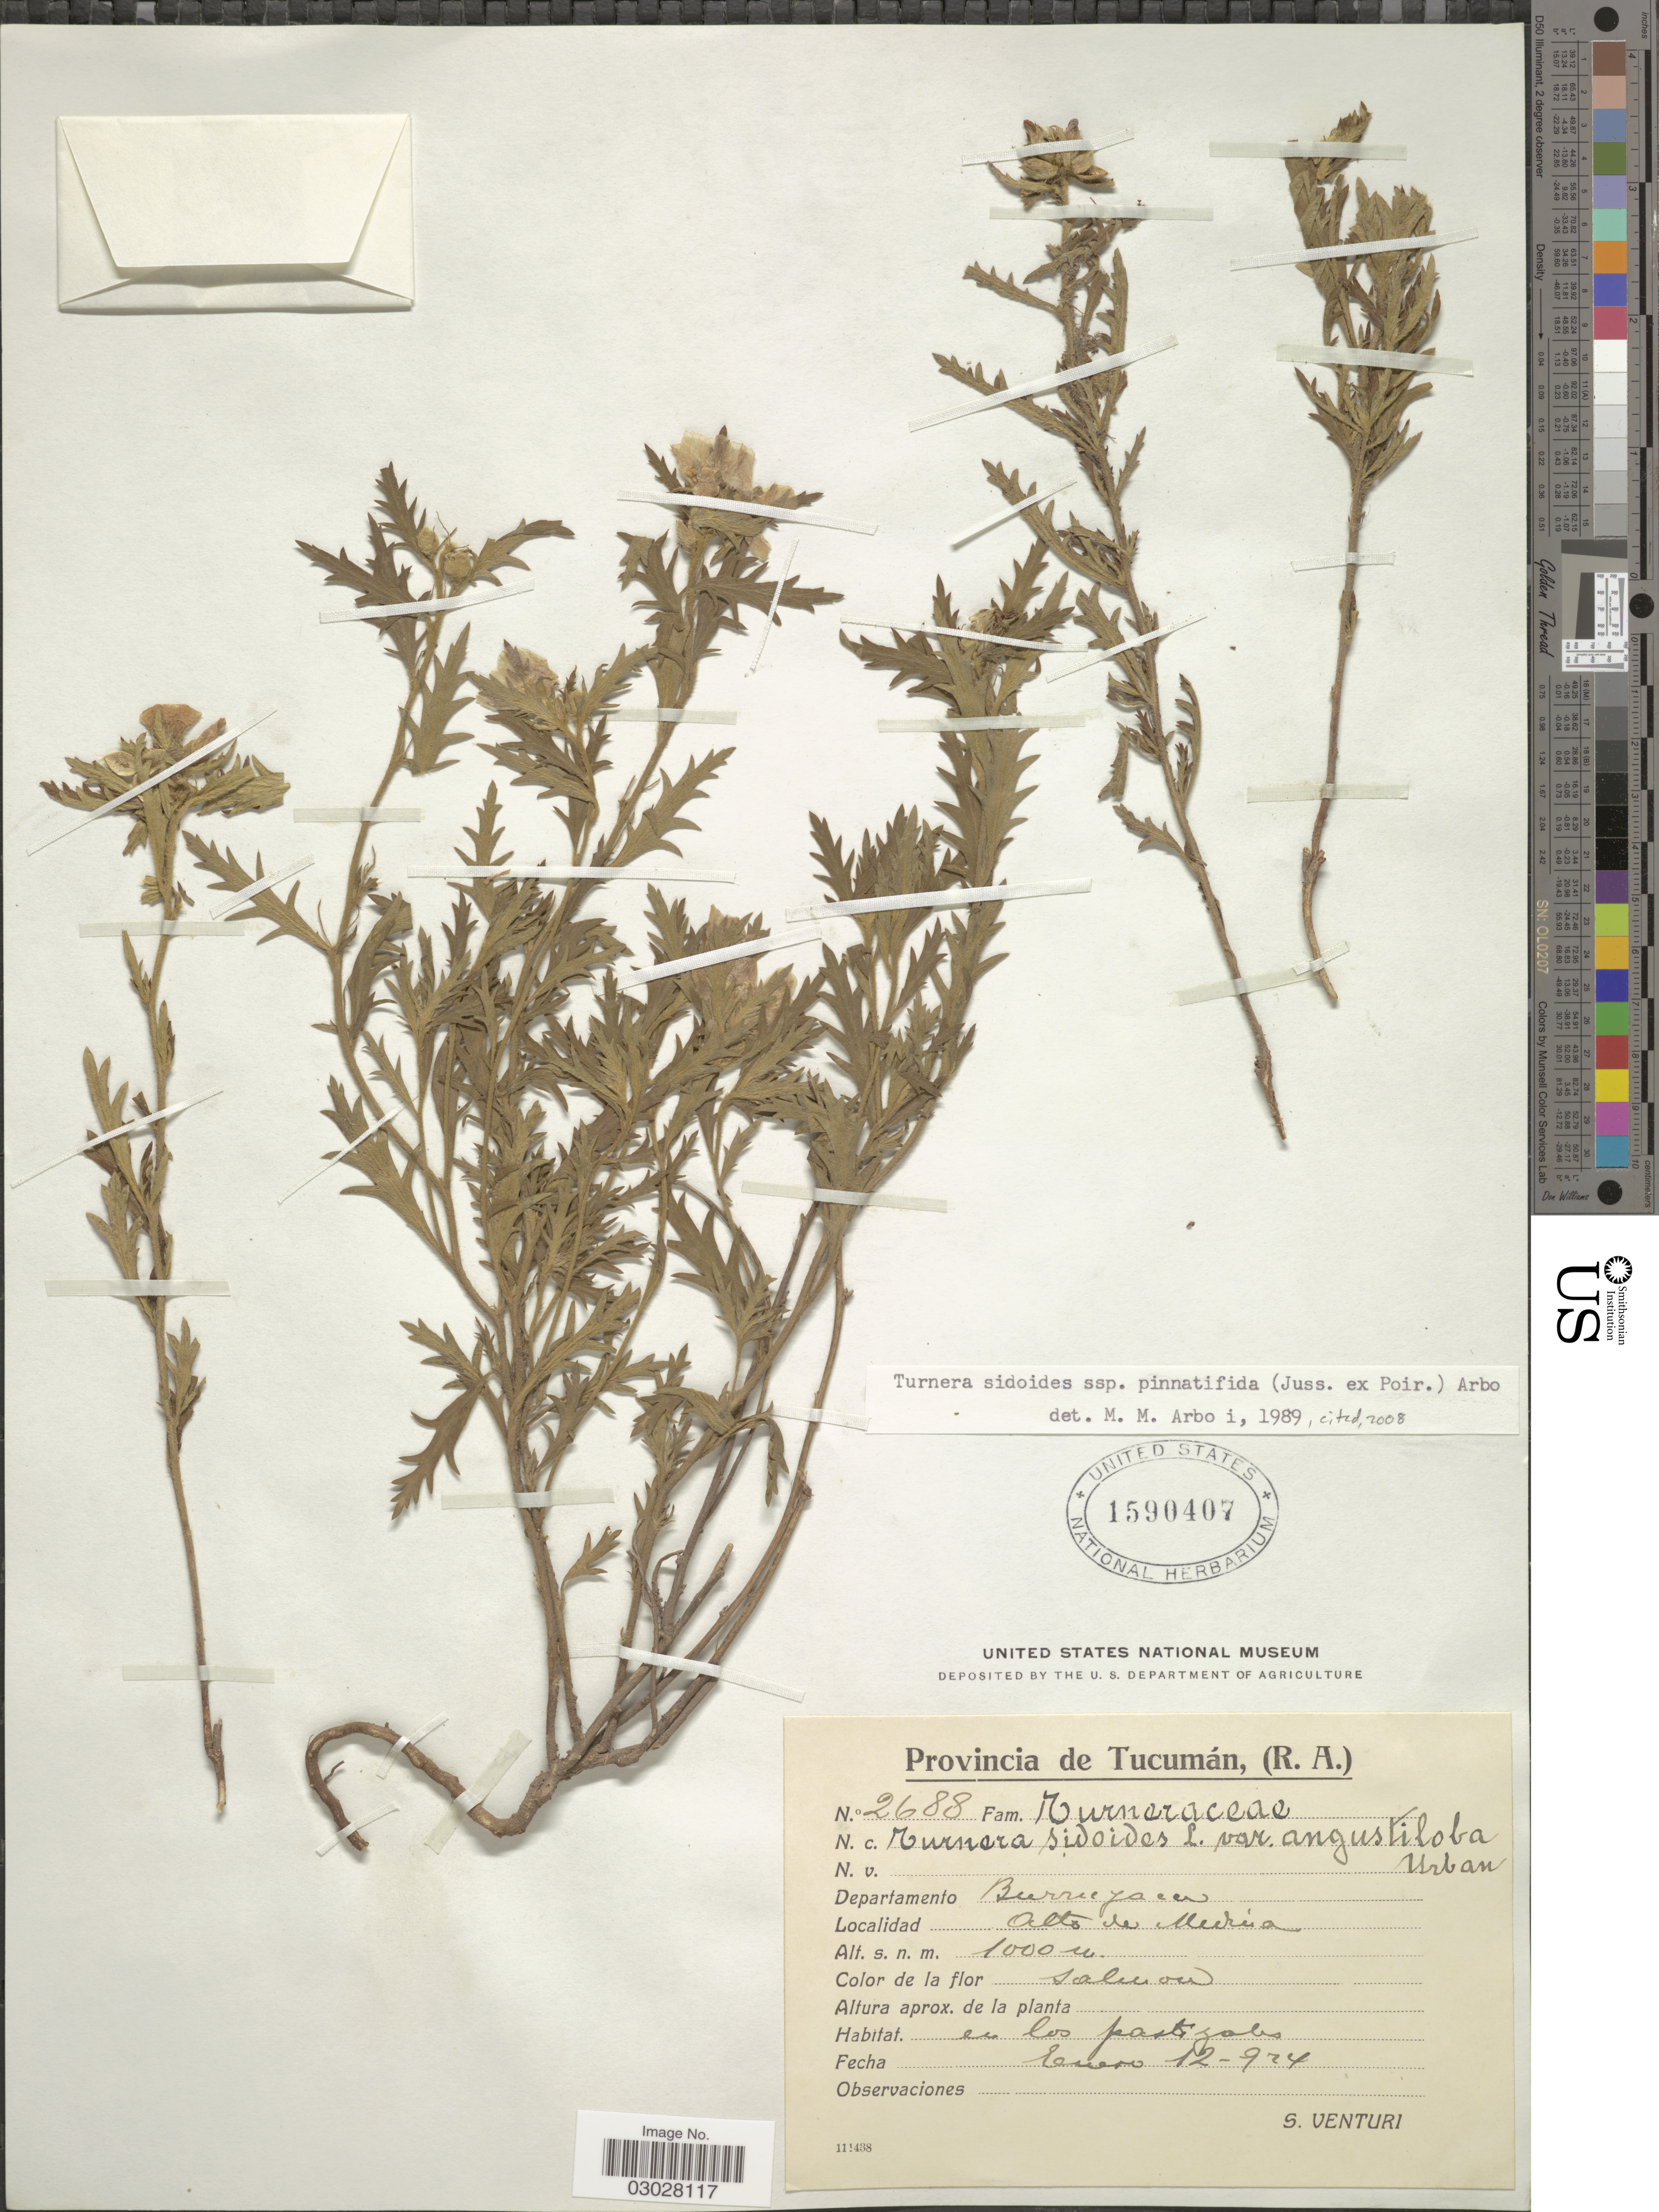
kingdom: Plantae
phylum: Tracheophyta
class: Magnoliopsida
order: Malpighiales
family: Turneraceae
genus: Turnera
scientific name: Turnera sidoides subsp. pinnatifida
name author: (Juss. ex Poir.) Arbo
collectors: S. Venturi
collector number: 2688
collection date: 1927-01-12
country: Argentina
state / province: Tucuman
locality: Provincia de Tucumán, (R.A.). Departamento Burruyaes. Alto de Medina.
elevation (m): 1000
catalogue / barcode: US 1590407